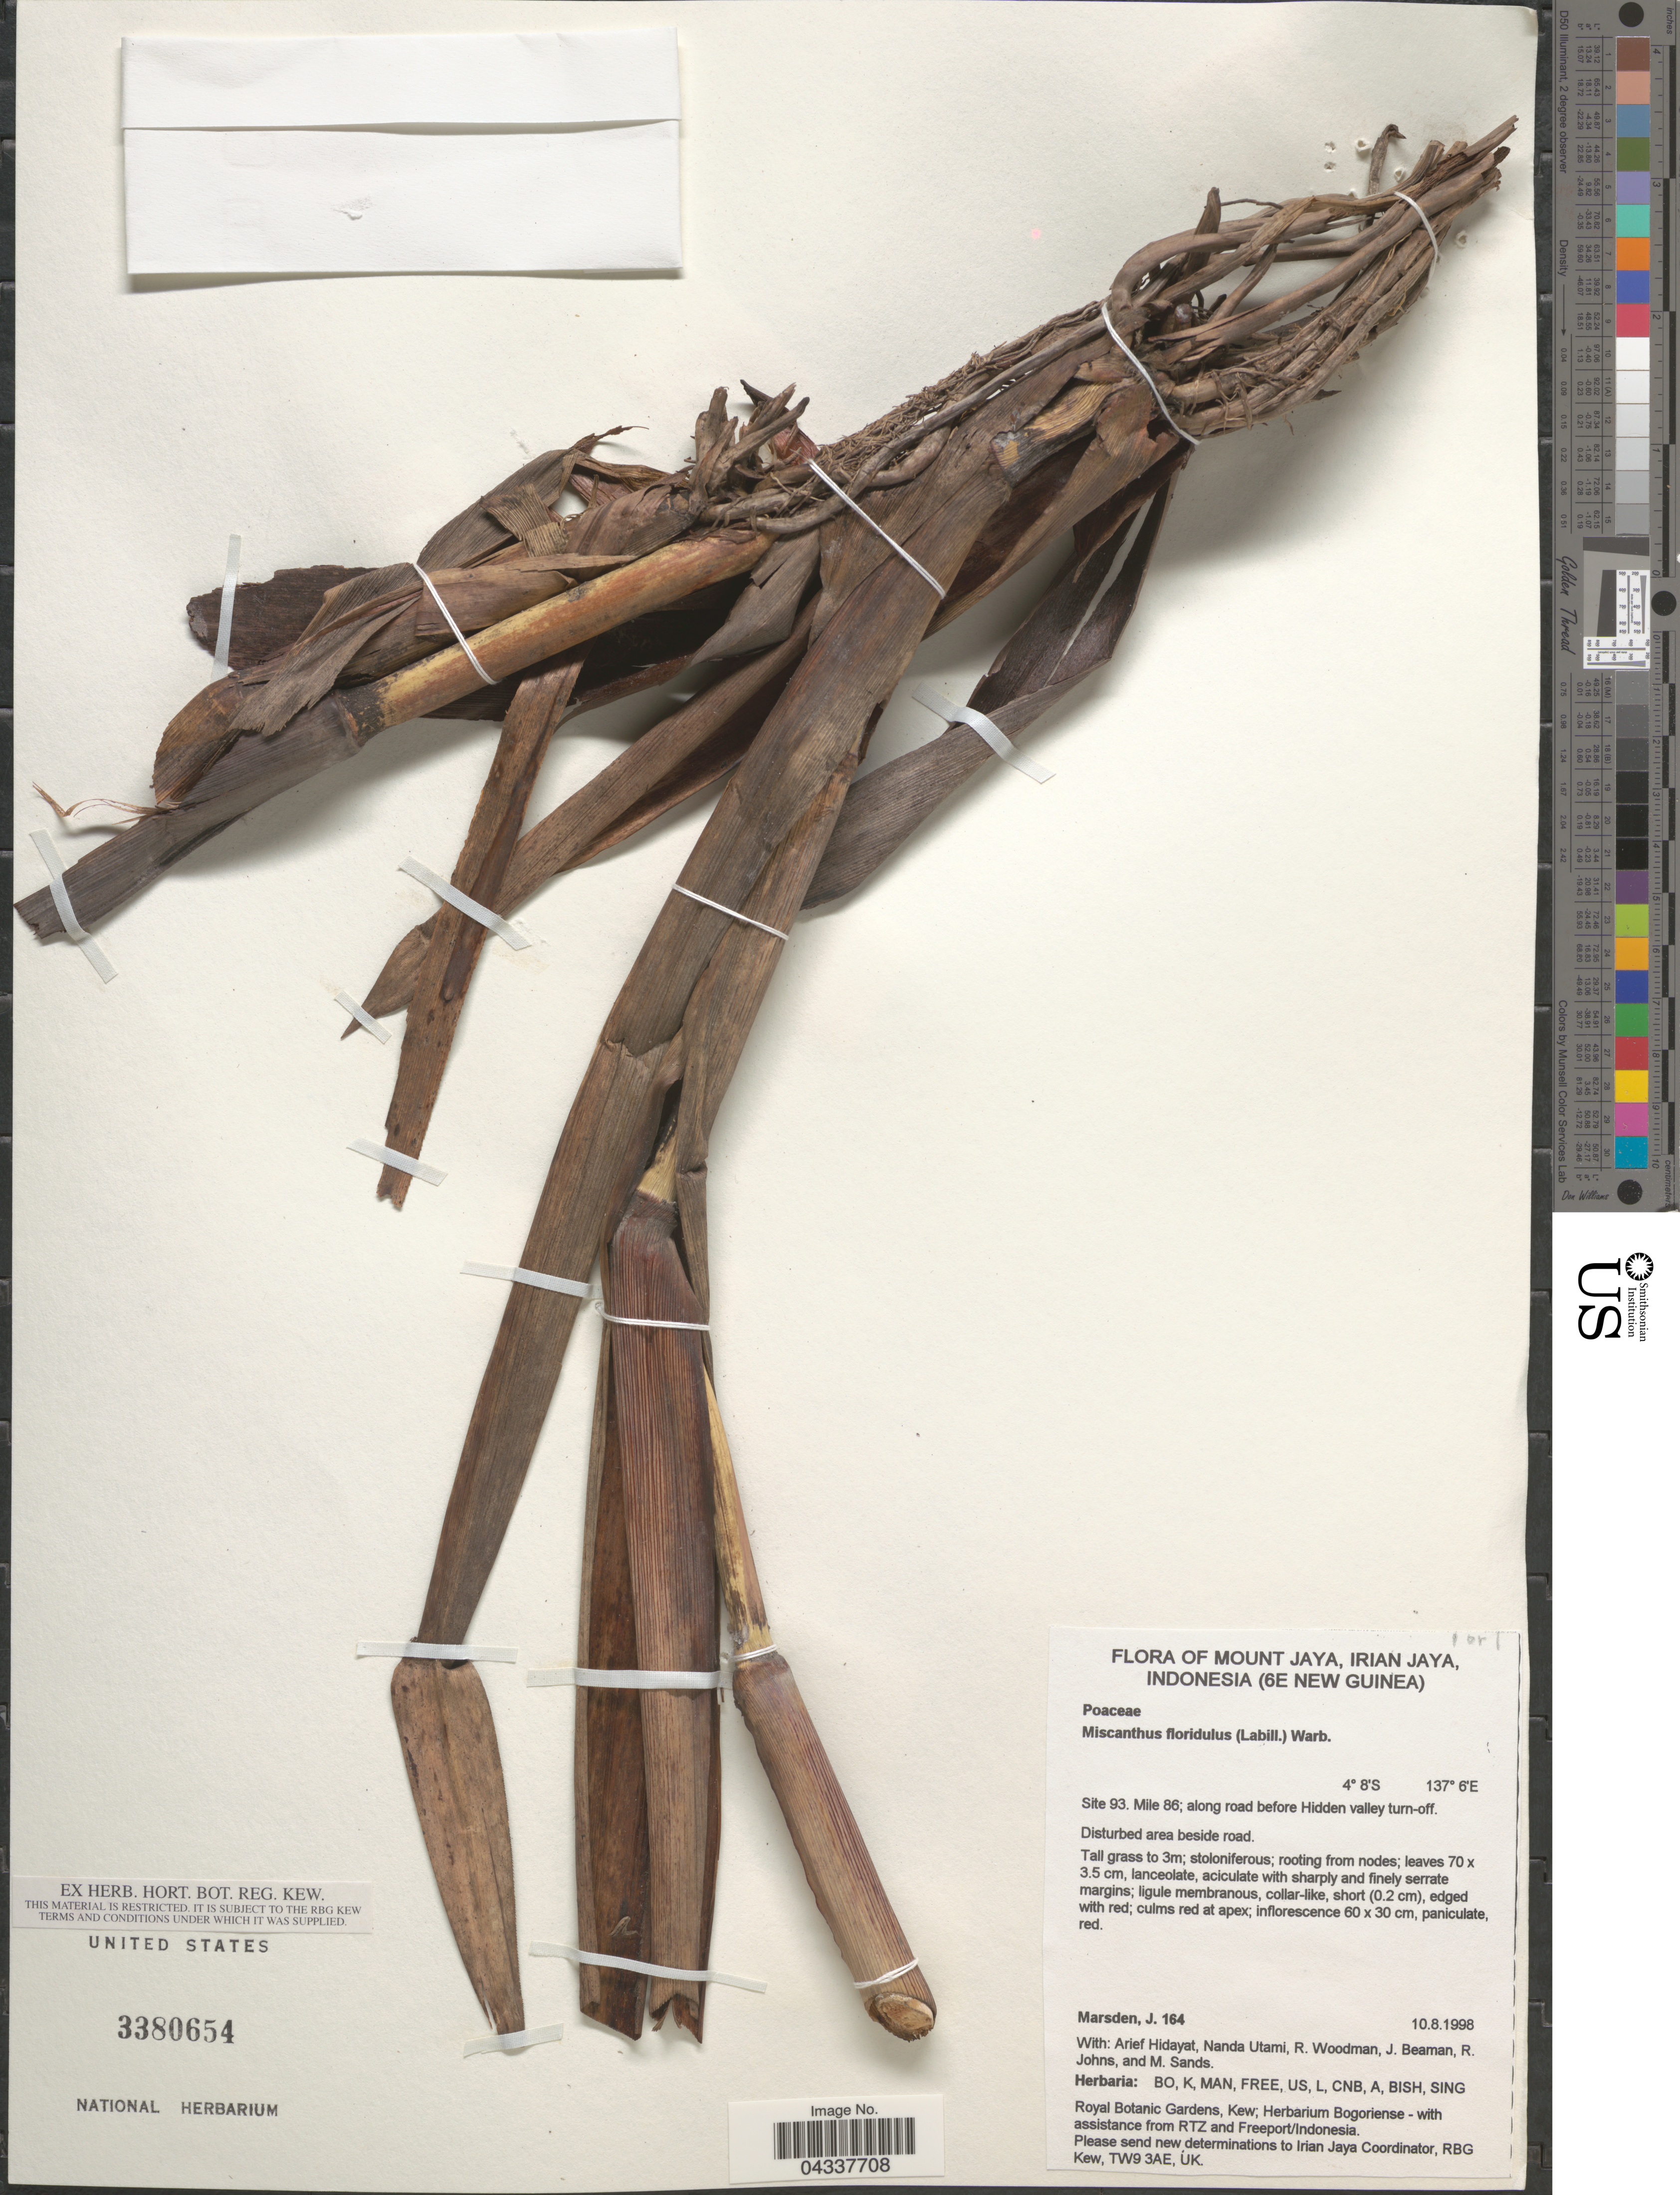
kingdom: Plantae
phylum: Tracheophyta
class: Liliopsida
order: Poales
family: Poaceae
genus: Miscanthus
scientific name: Miscanthus floridulus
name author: (Labill.) Warb.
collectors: J. Marsden, A. Hidayat, N. Utami & R. Woodman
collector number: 164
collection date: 1998-08-10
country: Indonesia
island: New Guinea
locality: Mount Jaya, Irian Jaya (6E New Guinea). Site 93. Mile 86; along road before Hidden valley turn-off.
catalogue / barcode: US 3380654